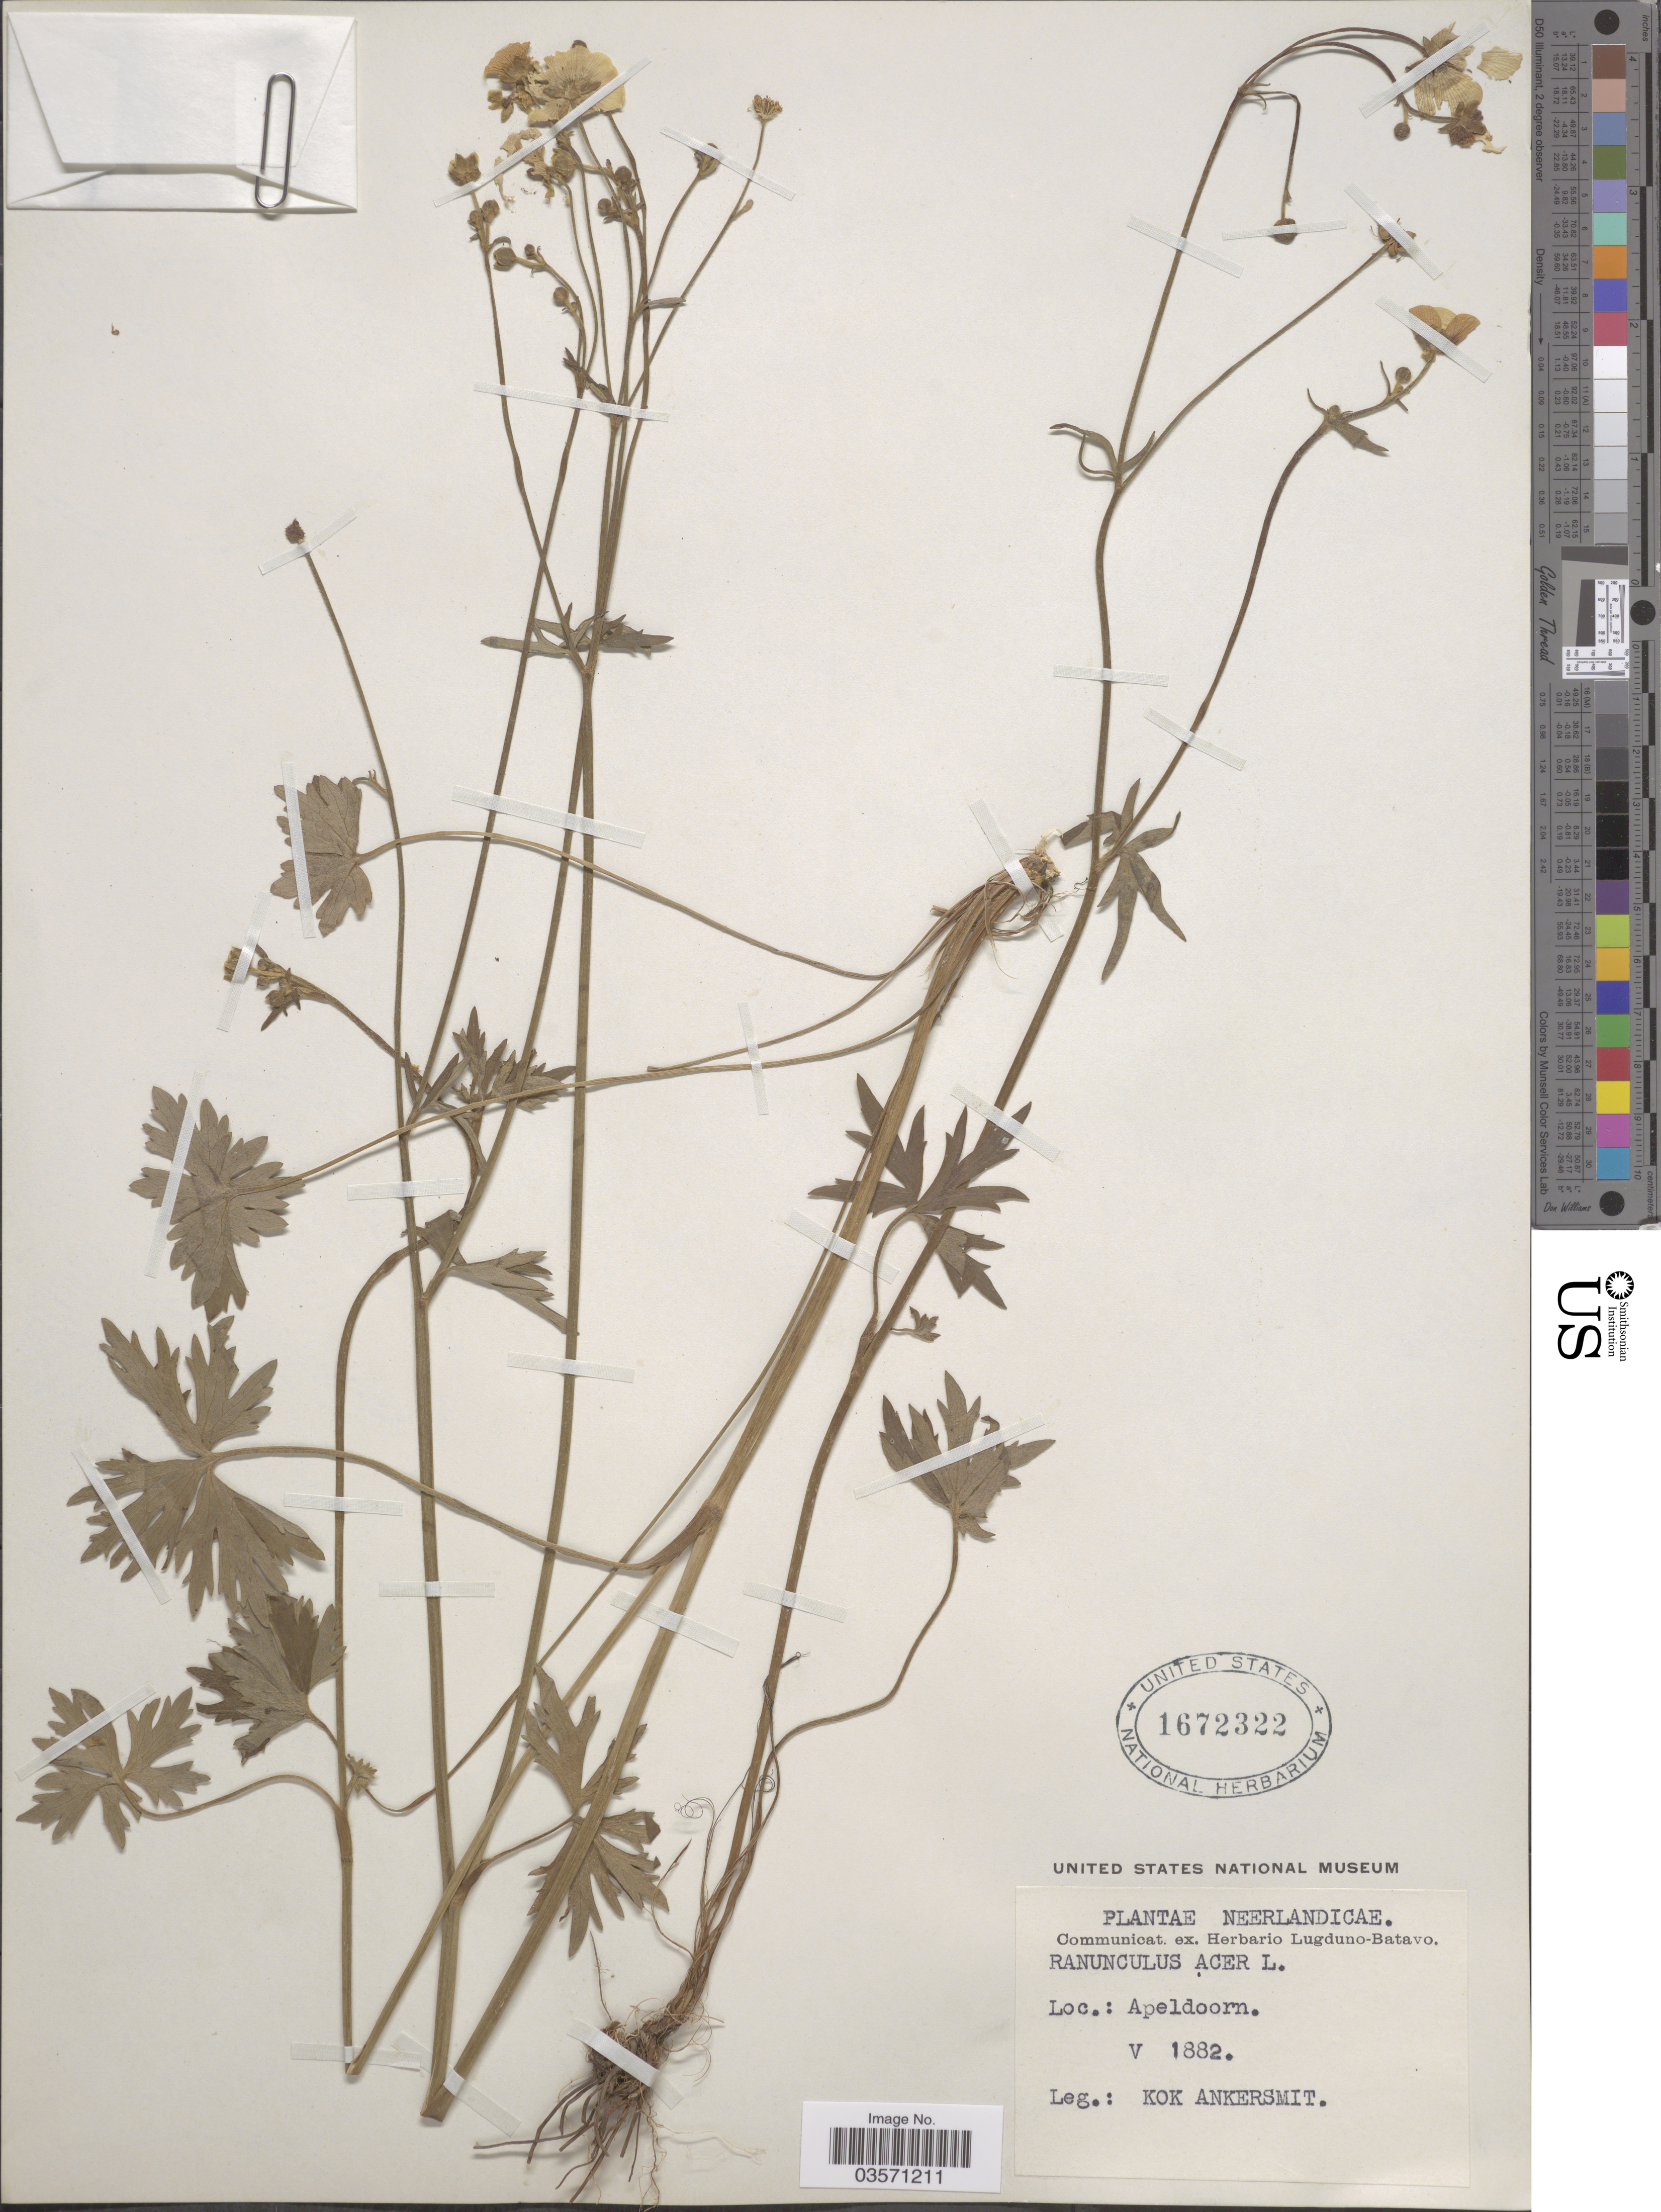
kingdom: Plantae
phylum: Tracheophyta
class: Magnoliopsida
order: Ranunculales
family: Ranunculaceae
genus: Ranunculus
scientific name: Ranunculus acer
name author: L.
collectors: Kok Ankersmit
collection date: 1882-05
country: Netherlands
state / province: Gelderland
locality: Neerlandicae. Apeldoorn.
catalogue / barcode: US 1672322